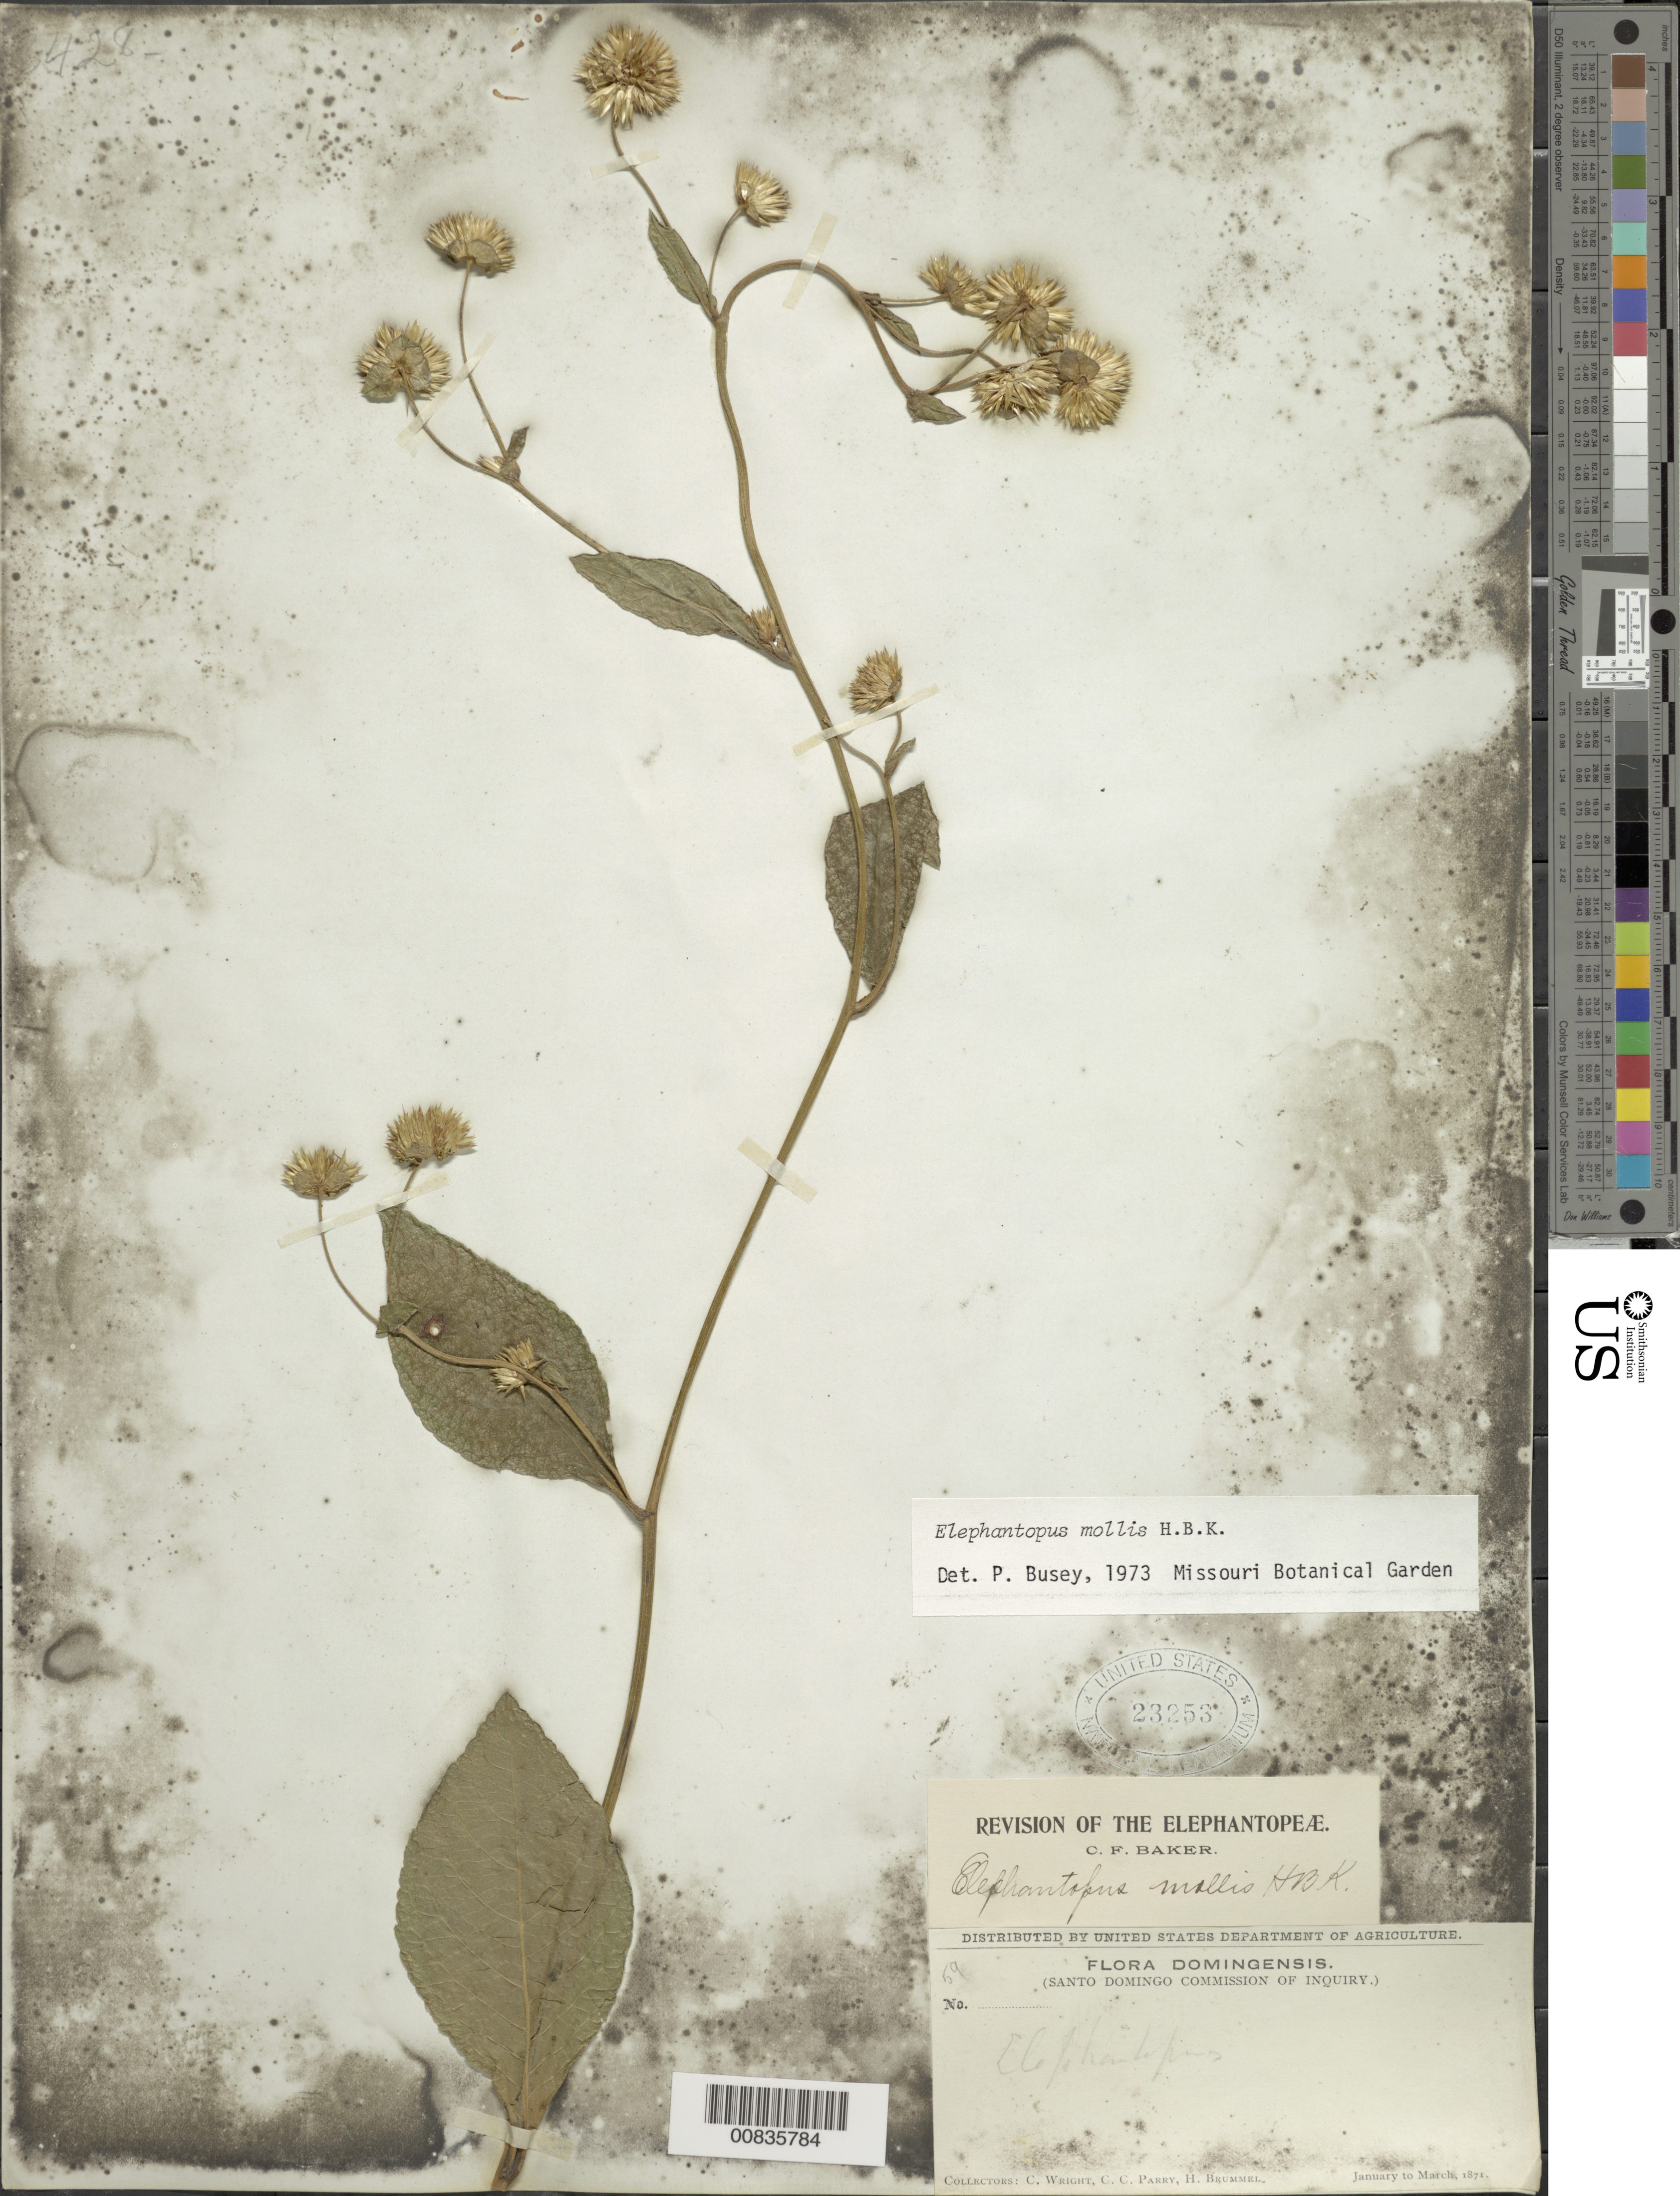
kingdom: Plantae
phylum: Tracheophyta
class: Magnoliopsida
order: Asterales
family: Asteraceae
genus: Elephantopus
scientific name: Elephantopus mollis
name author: Kunth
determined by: Busey, P.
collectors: C. Wright, C. C. Parry & H. Brummel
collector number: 59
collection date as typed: Jan 1871 to -- Mar 1871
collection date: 1871-01/1871-03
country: Dominican Republic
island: Hispaniola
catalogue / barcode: US 23253